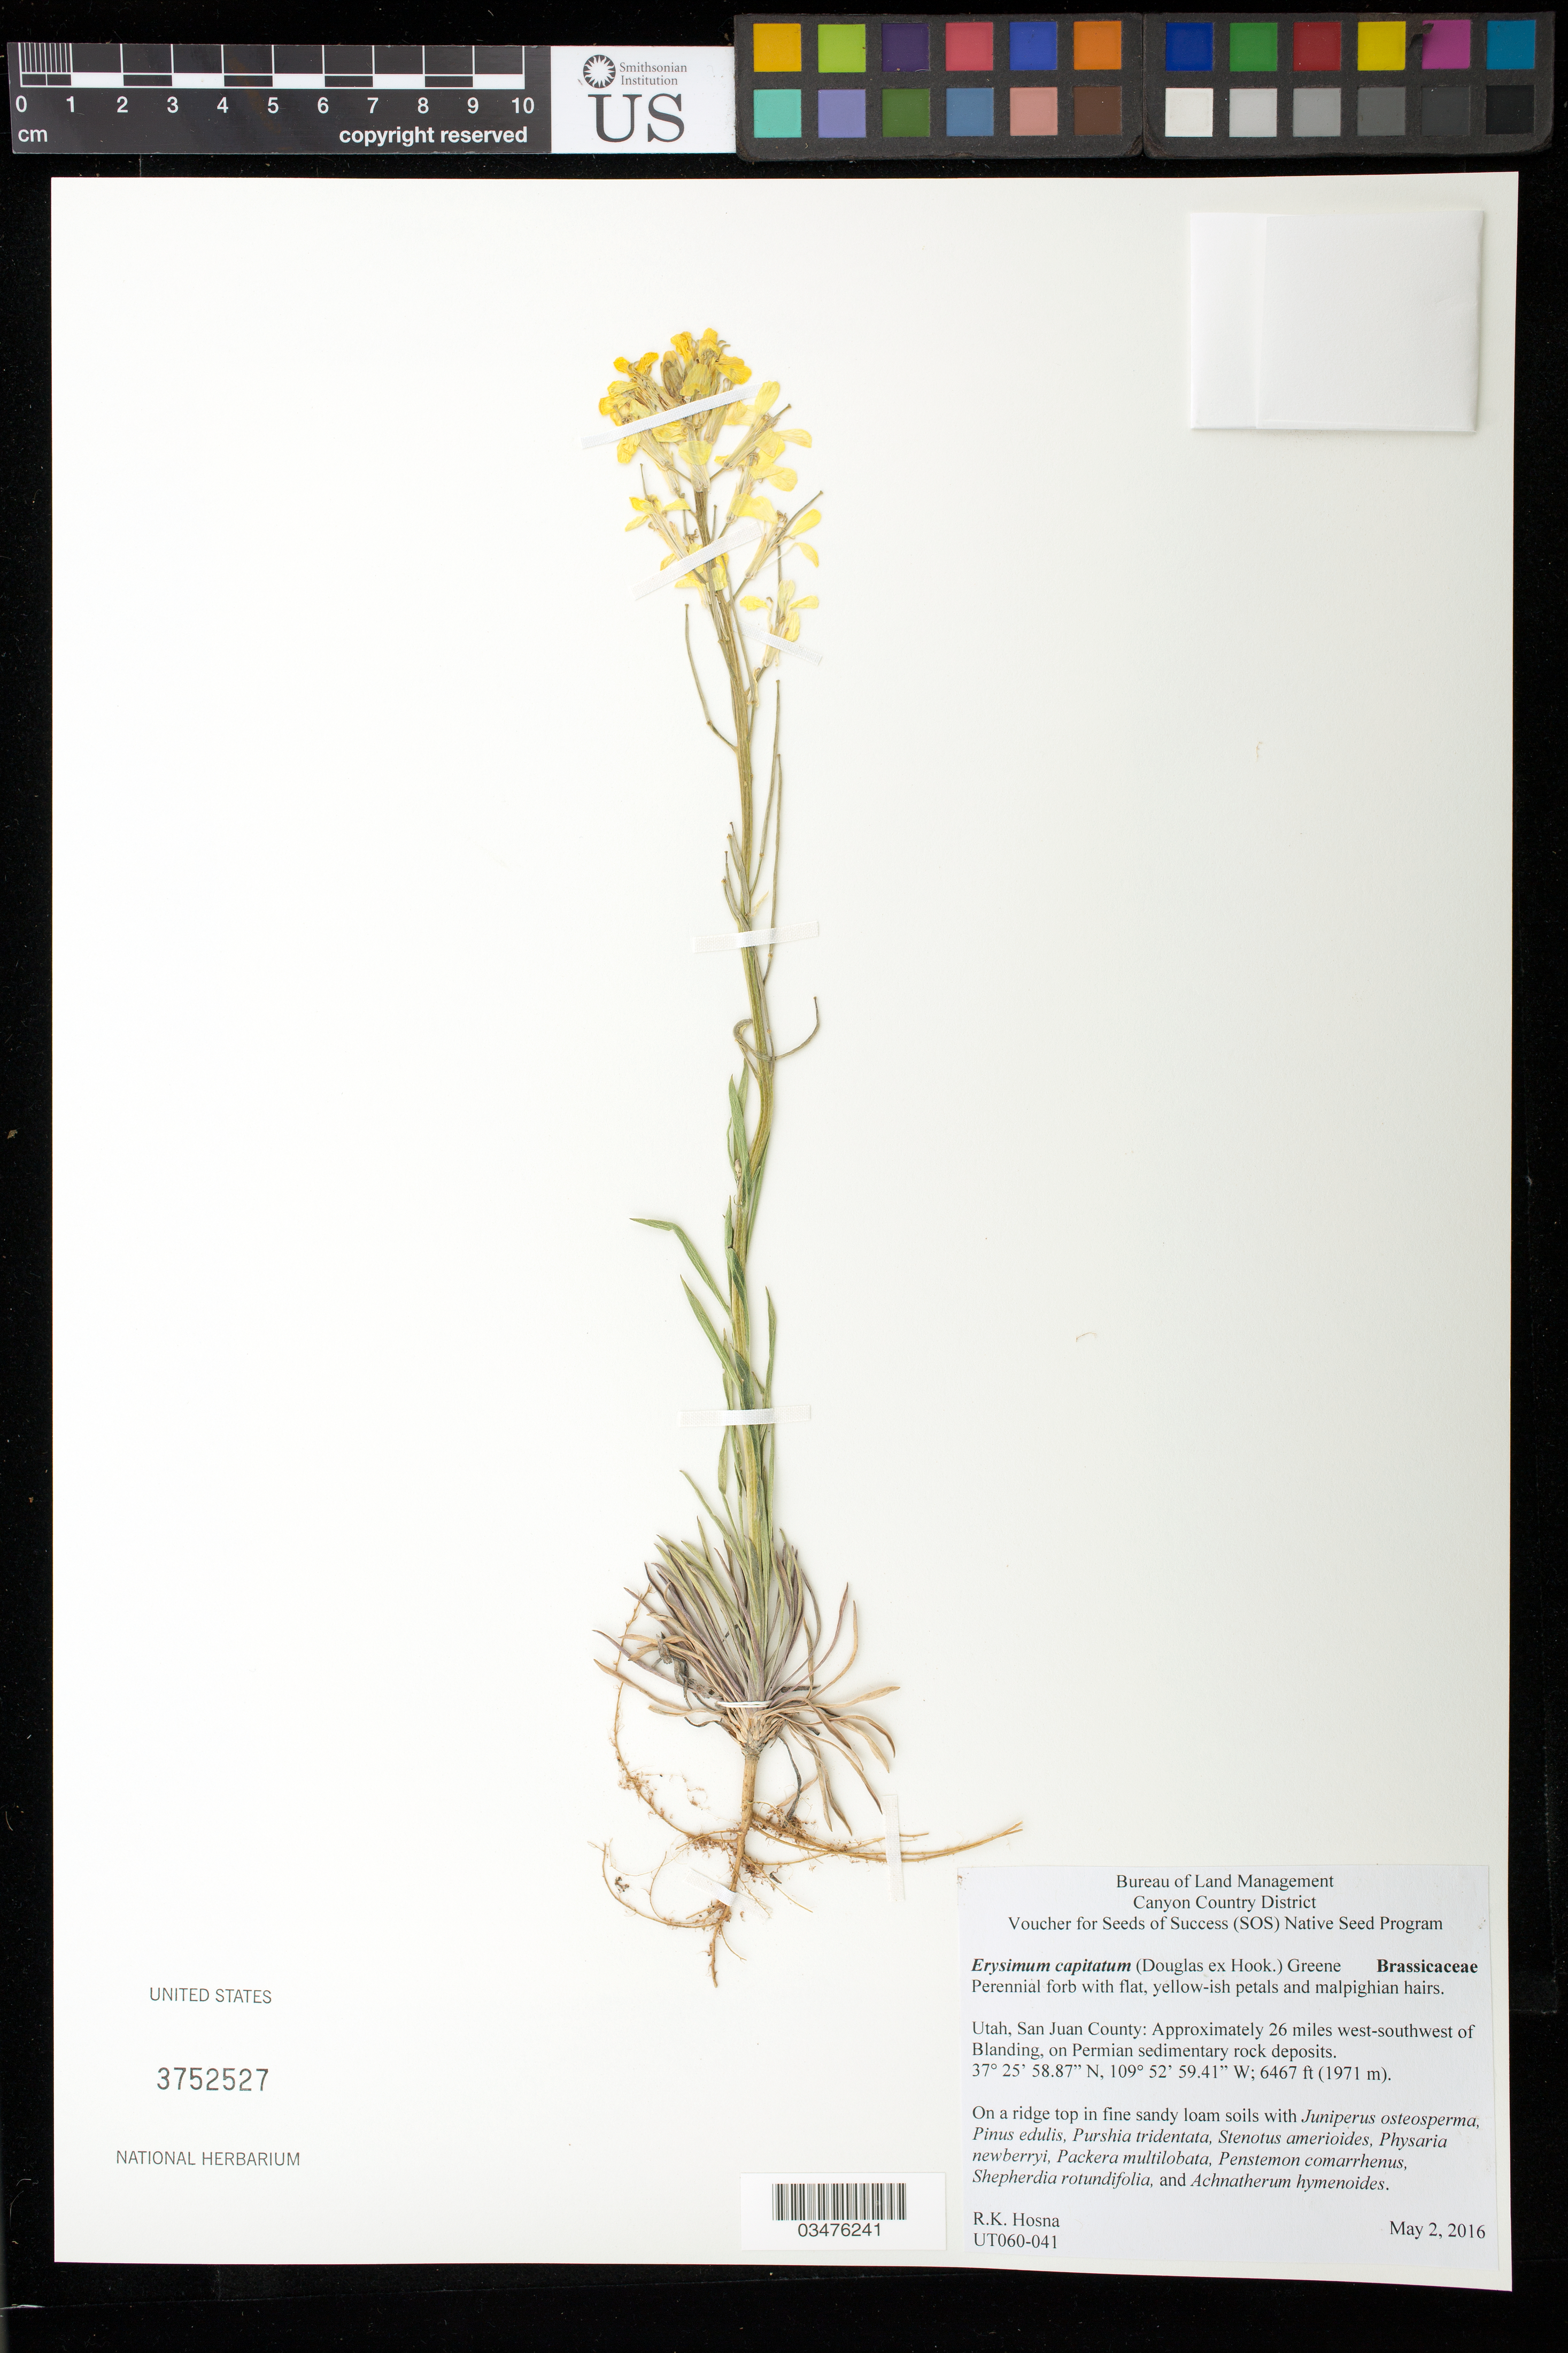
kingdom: Plantae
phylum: Tracheophyta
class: Magnoliopsida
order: Brassicales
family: Brassicaceae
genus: Erysimum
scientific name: Erysimum capitatum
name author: (Douglas ex Hook.) Greene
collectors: R. Hosna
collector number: UT060-041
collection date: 2016-05-02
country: United States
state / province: Utah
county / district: San Juan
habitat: Permian sedimentary rock deposits, fine sandy loam soils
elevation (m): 1971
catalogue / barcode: US 3752527